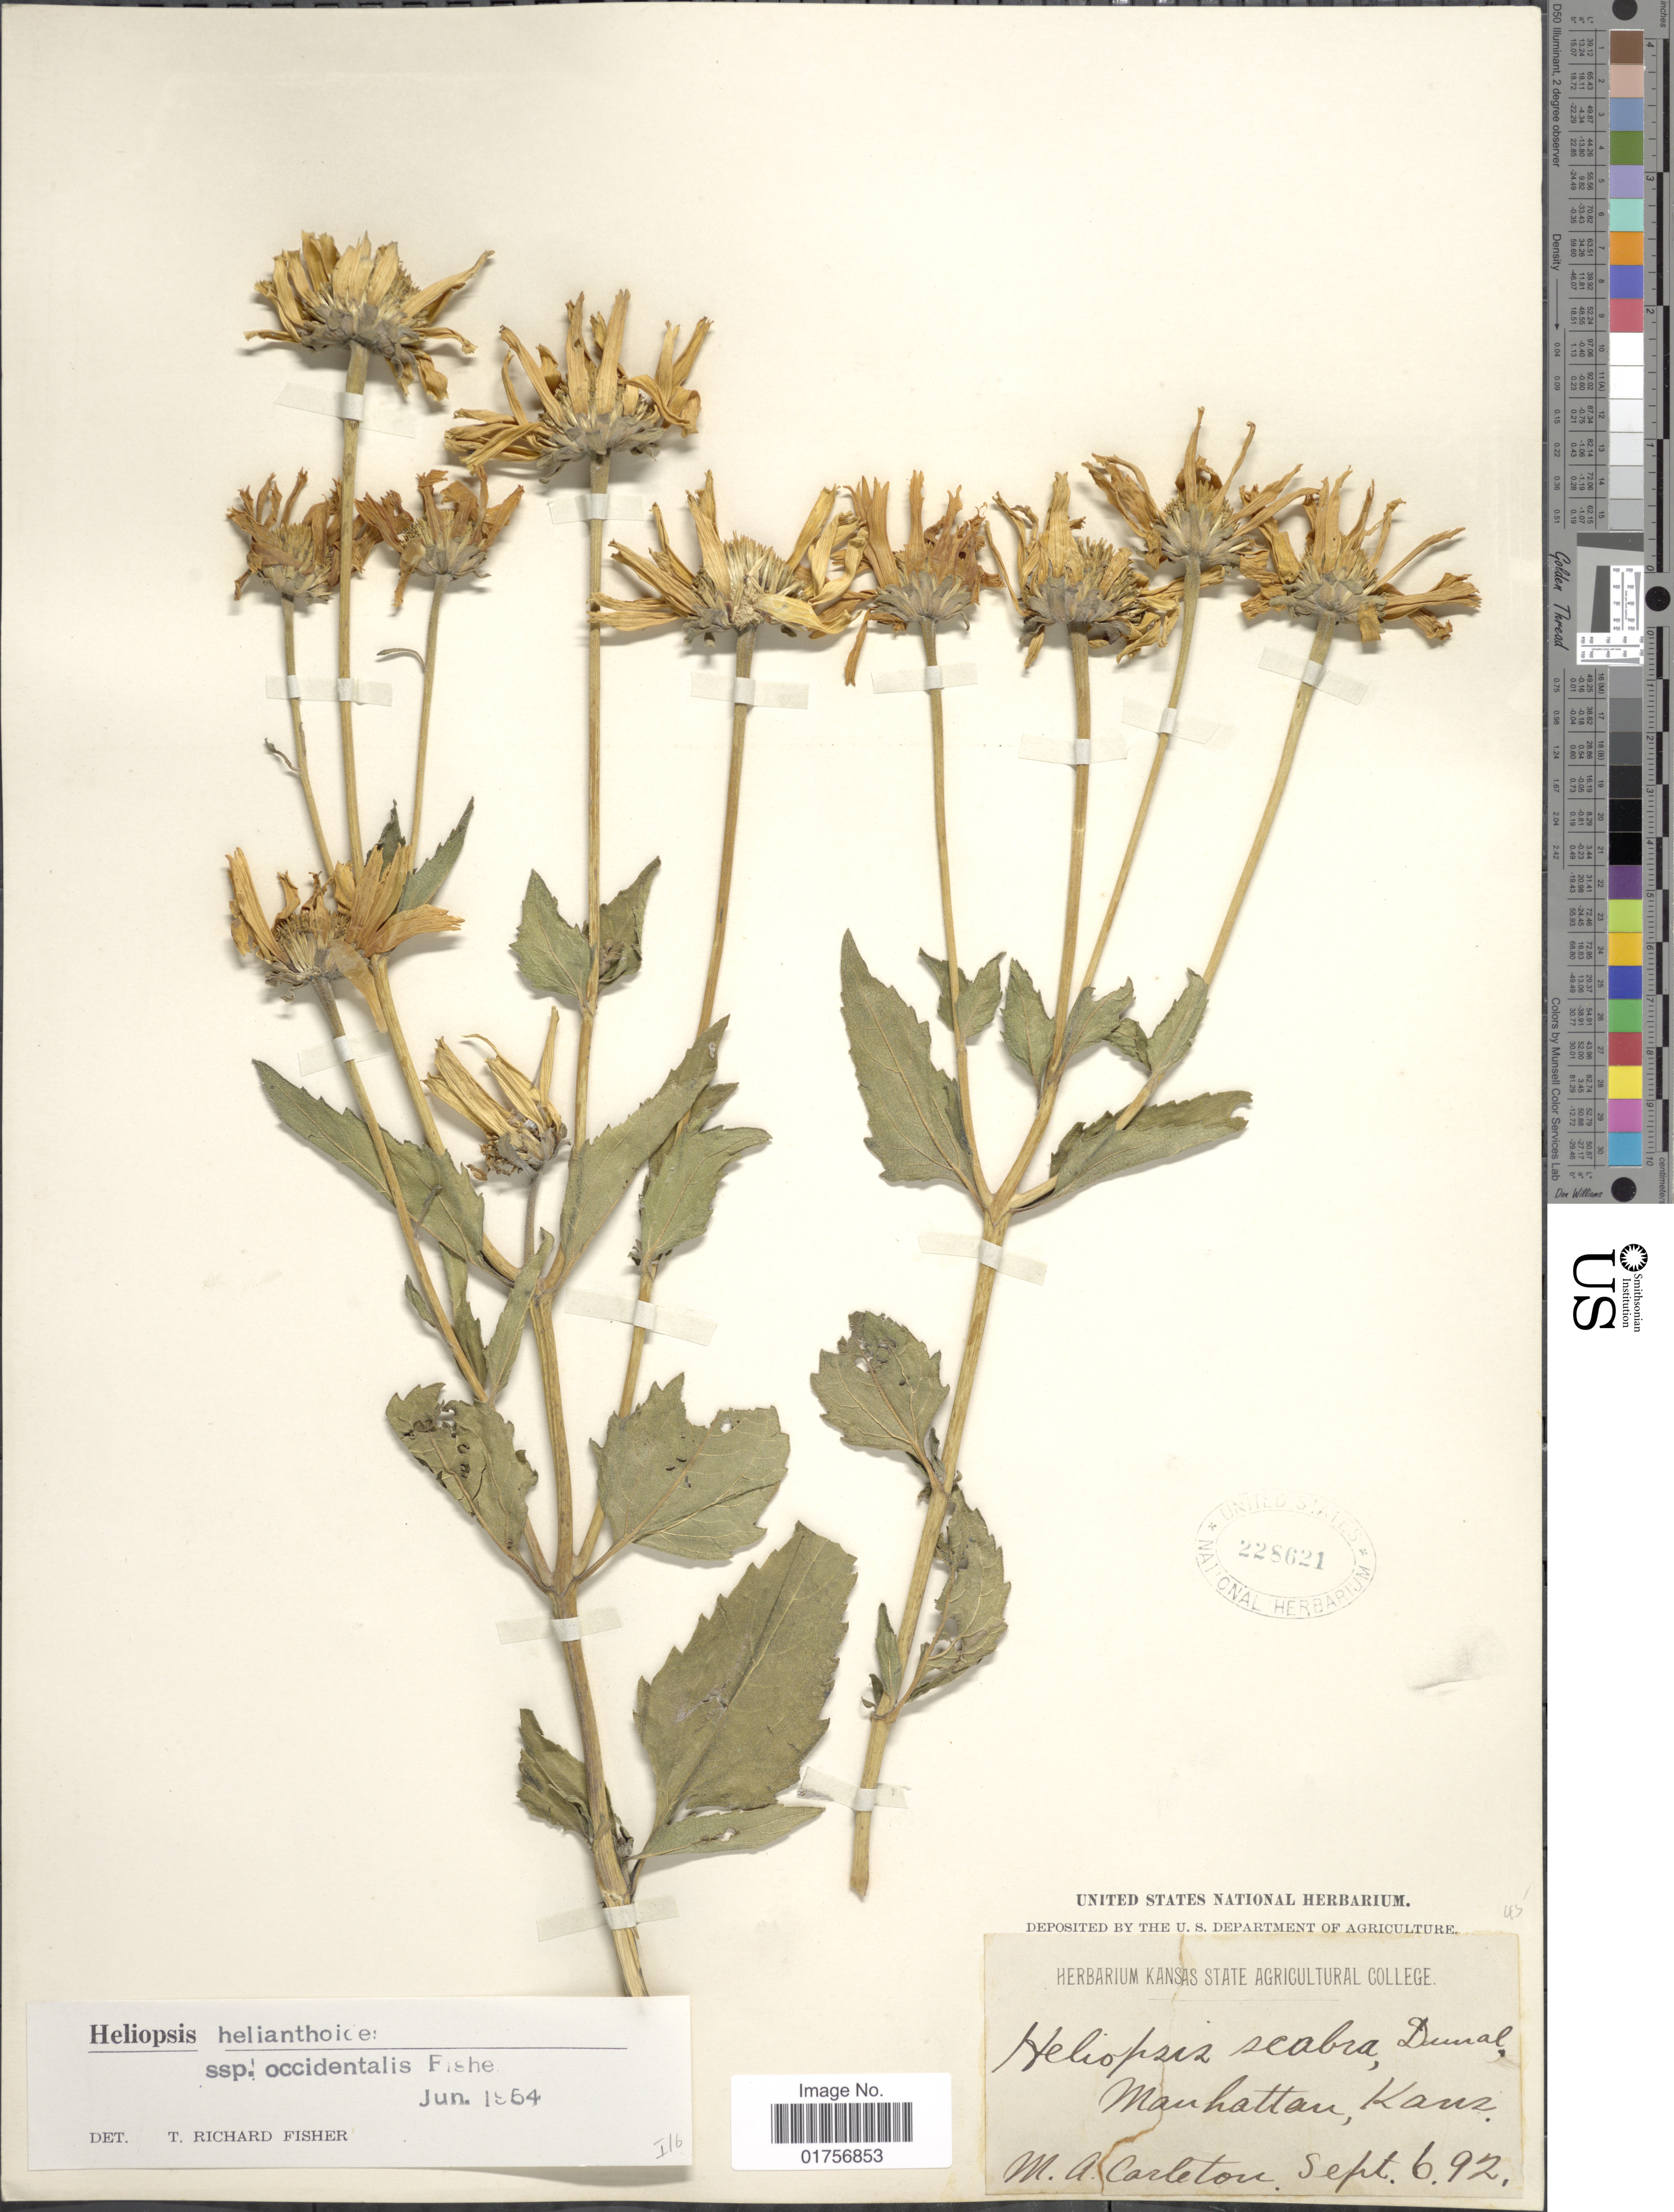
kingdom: Plantae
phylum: Tracheophyta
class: Magnoliopsida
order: Asterales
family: Asteraceae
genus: Heliopsis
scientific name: Heliopsis helianthoides subsp. occidentalis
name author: T.R. Fisher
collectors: M. A. Carleton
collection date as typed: Transcribed d/m/y: 6/9/92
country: United States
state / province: Kansas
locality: Manhattan, Kans.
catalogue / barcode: US 228621